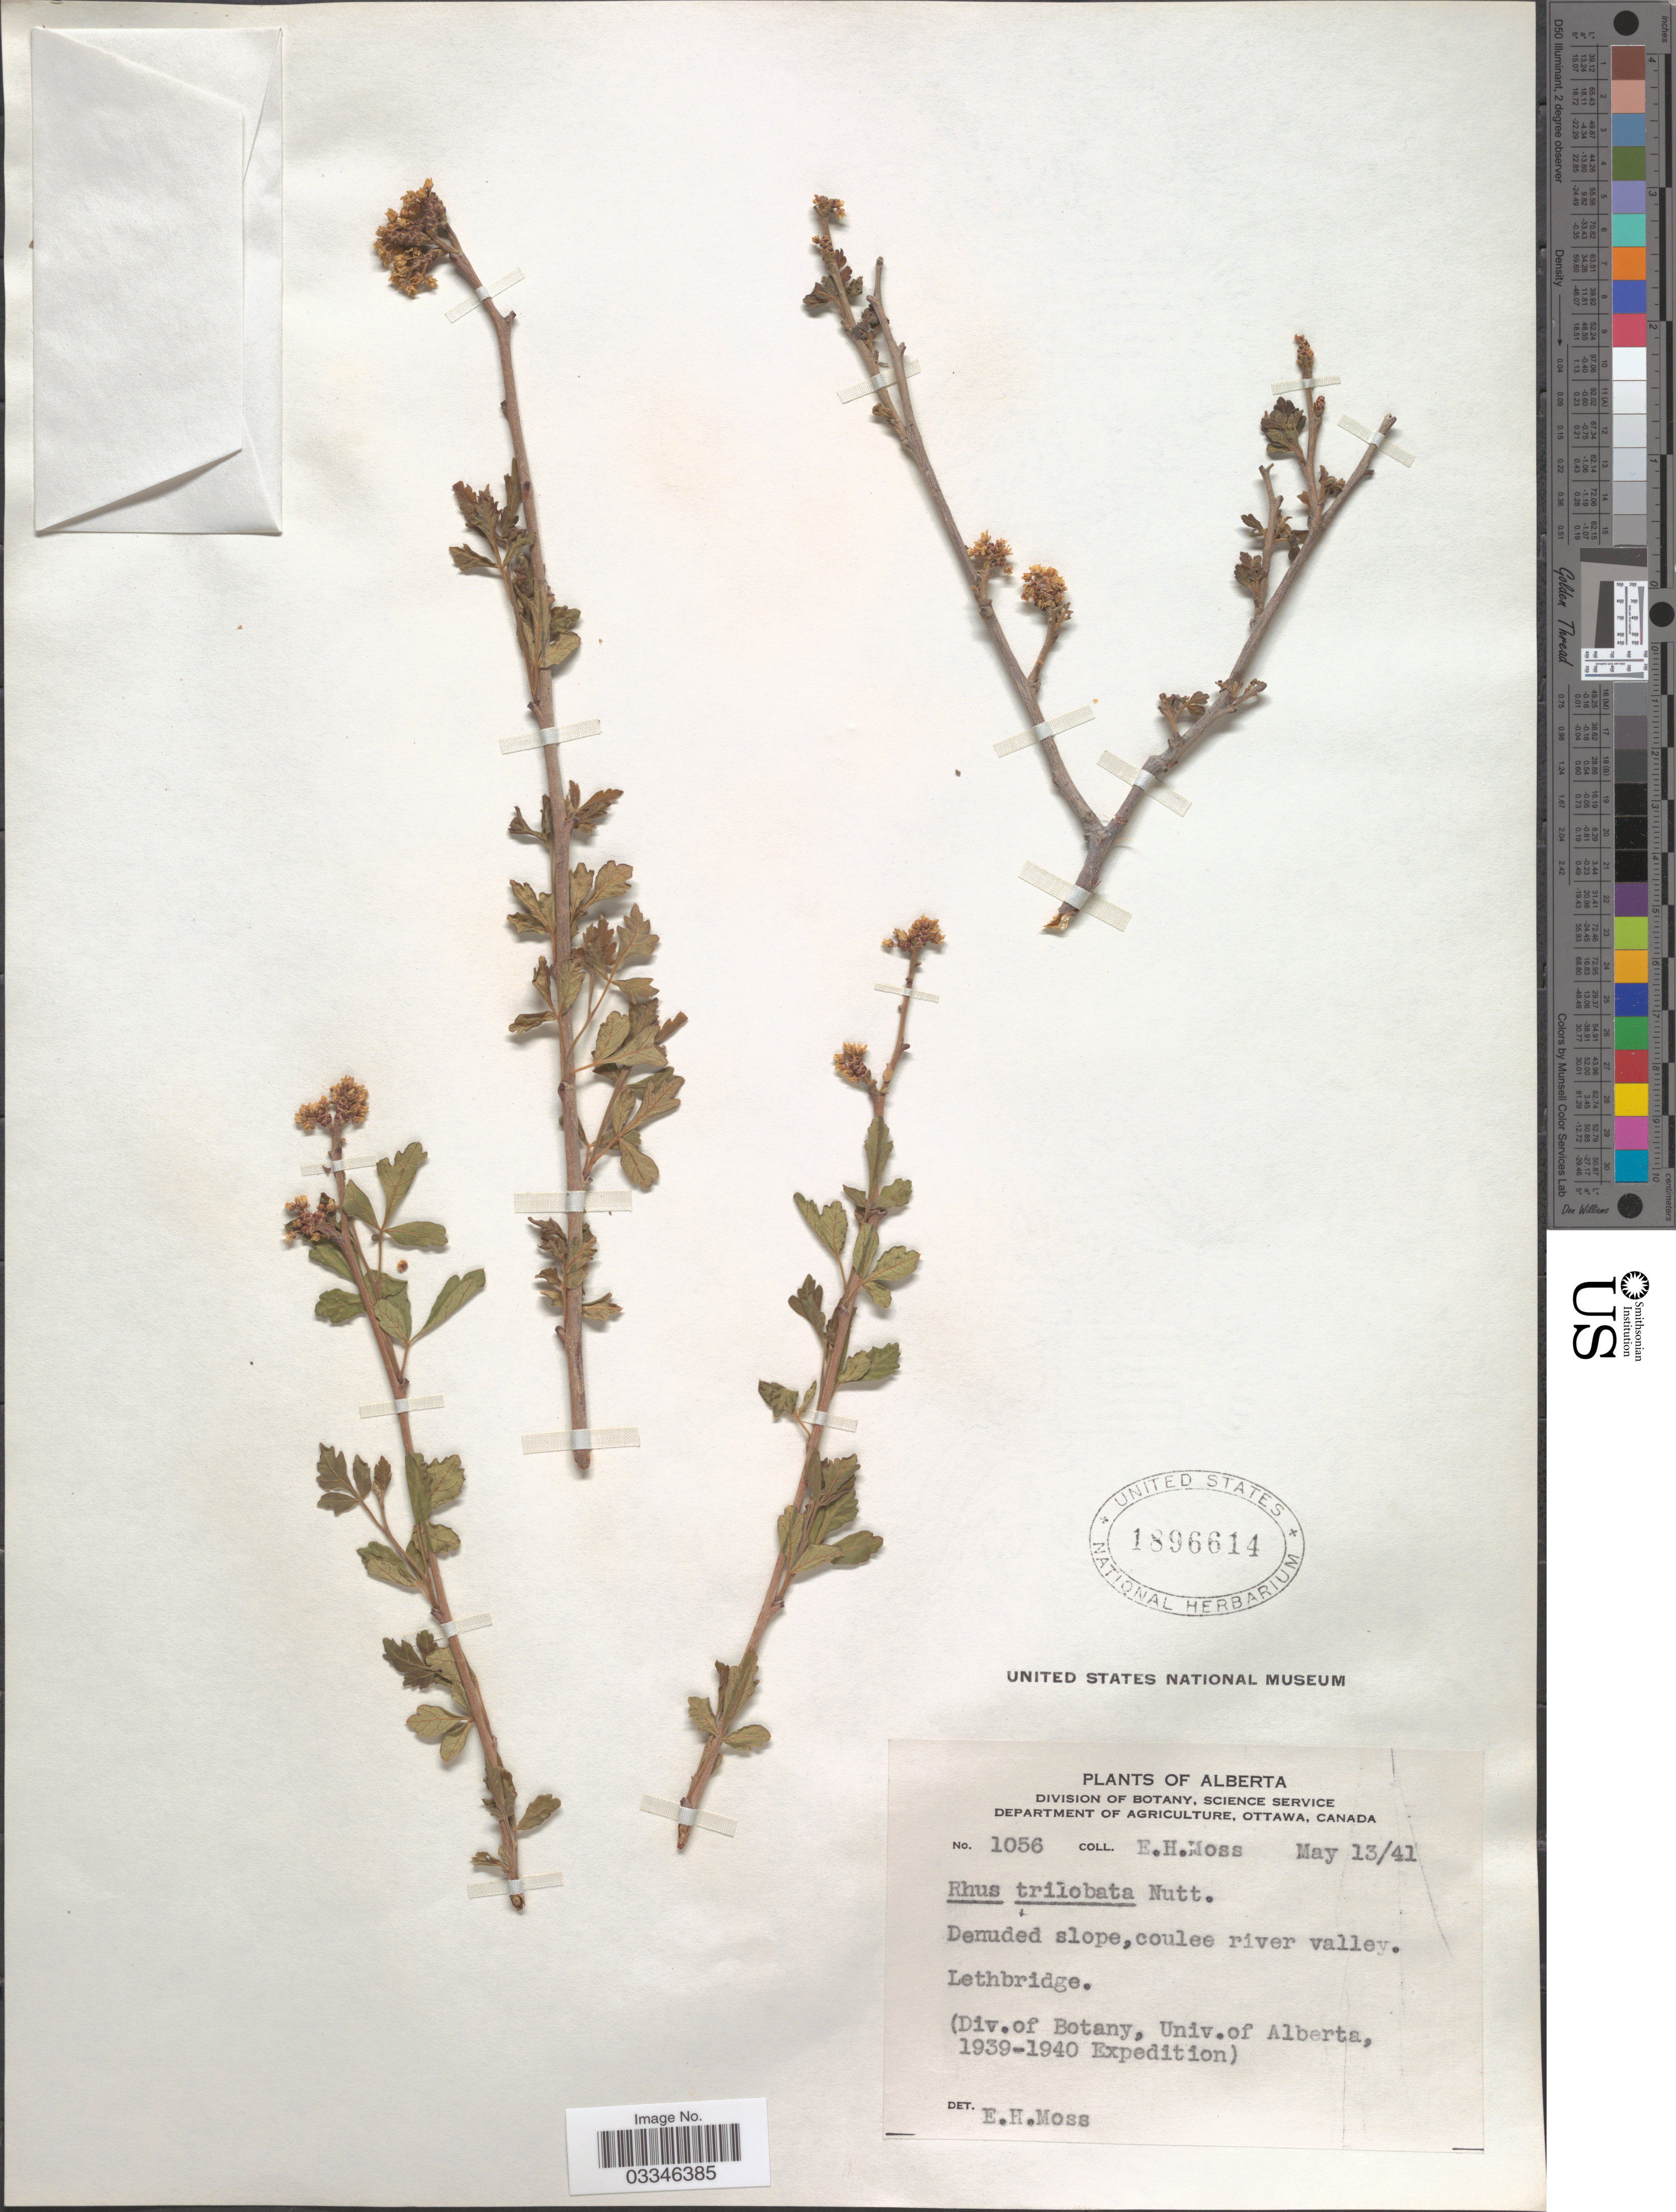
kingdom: Plantae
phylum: Tracheophyta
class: Magnoliopsida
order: Sapindales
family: Anacardiaceae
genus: Rhus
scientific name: Rhus trilobata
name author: Nutt.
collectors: E. Moss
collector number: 1056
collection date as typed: Transcribed d/m/y: 13/5/41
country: Canada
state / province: Alberta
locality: Denuded slope, coulee river valley. Lethbridge.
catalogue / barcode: US 1896614